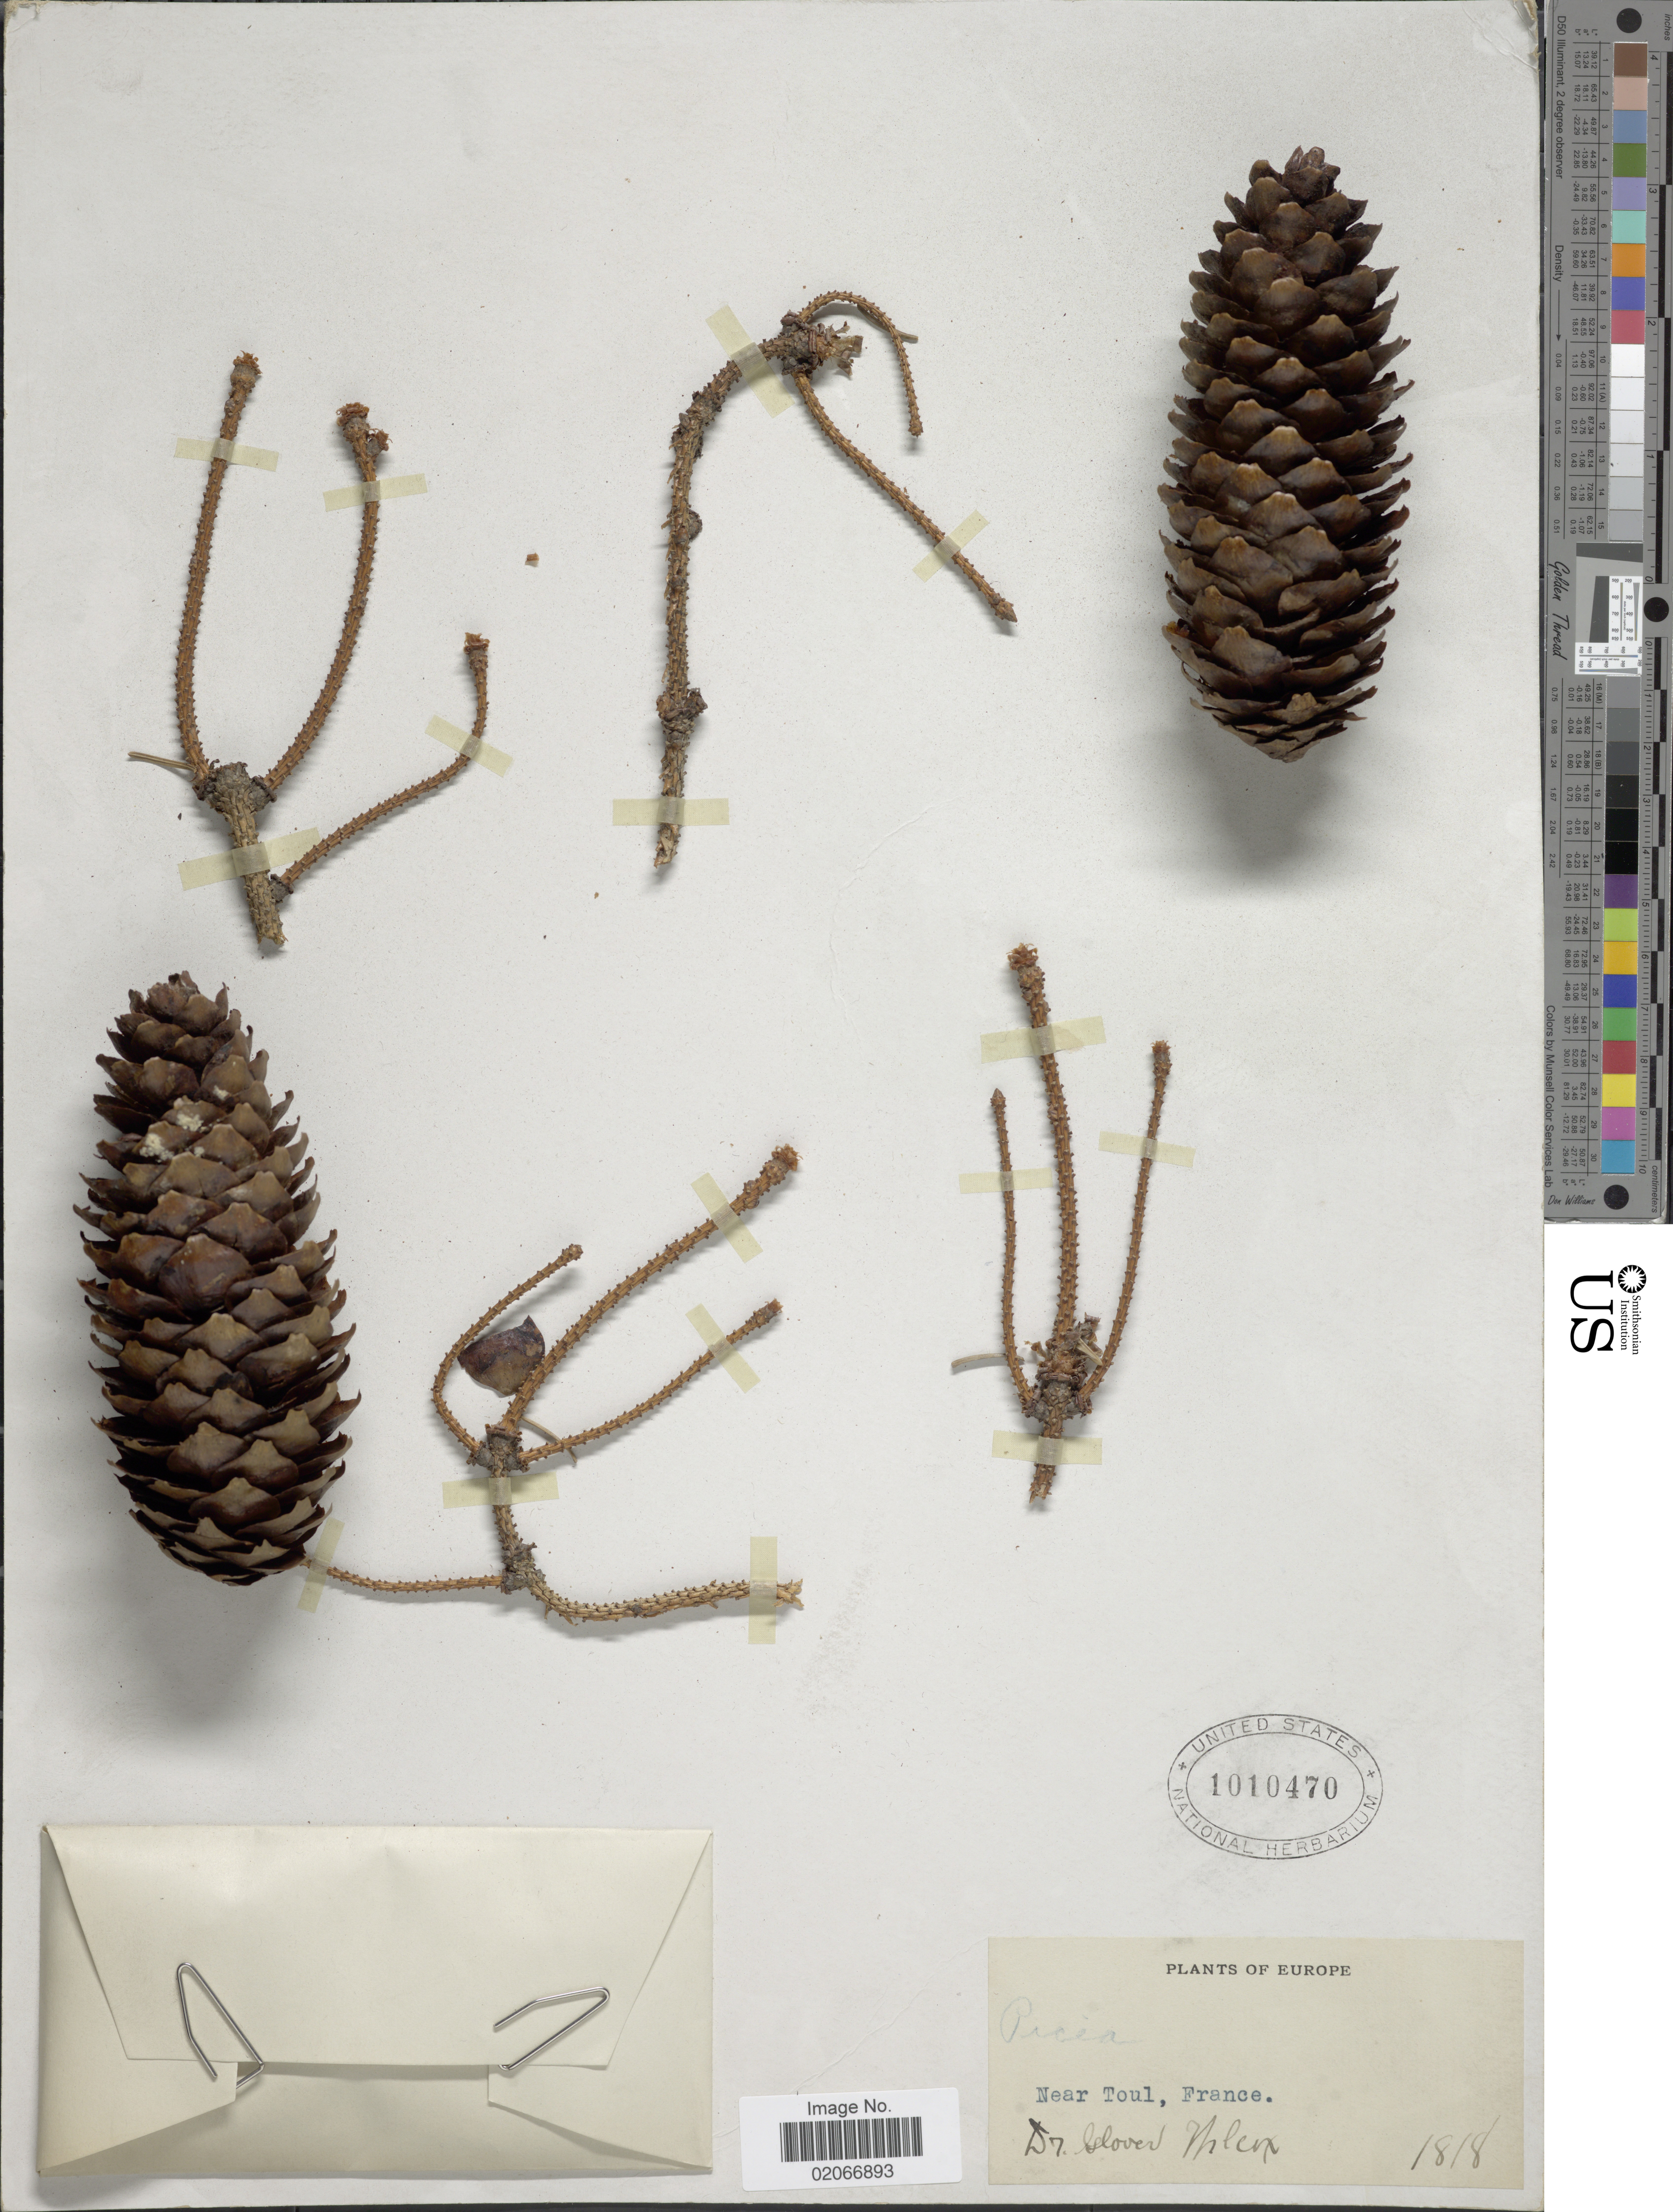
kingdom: Plantae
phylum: Tracheophyta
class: Pinopsida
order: Pinales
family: Pinaceae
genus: Picea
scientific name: Picea sp.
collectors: G. Wilcox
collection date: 1818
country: France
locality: Near Toul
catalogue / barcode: US 1010470